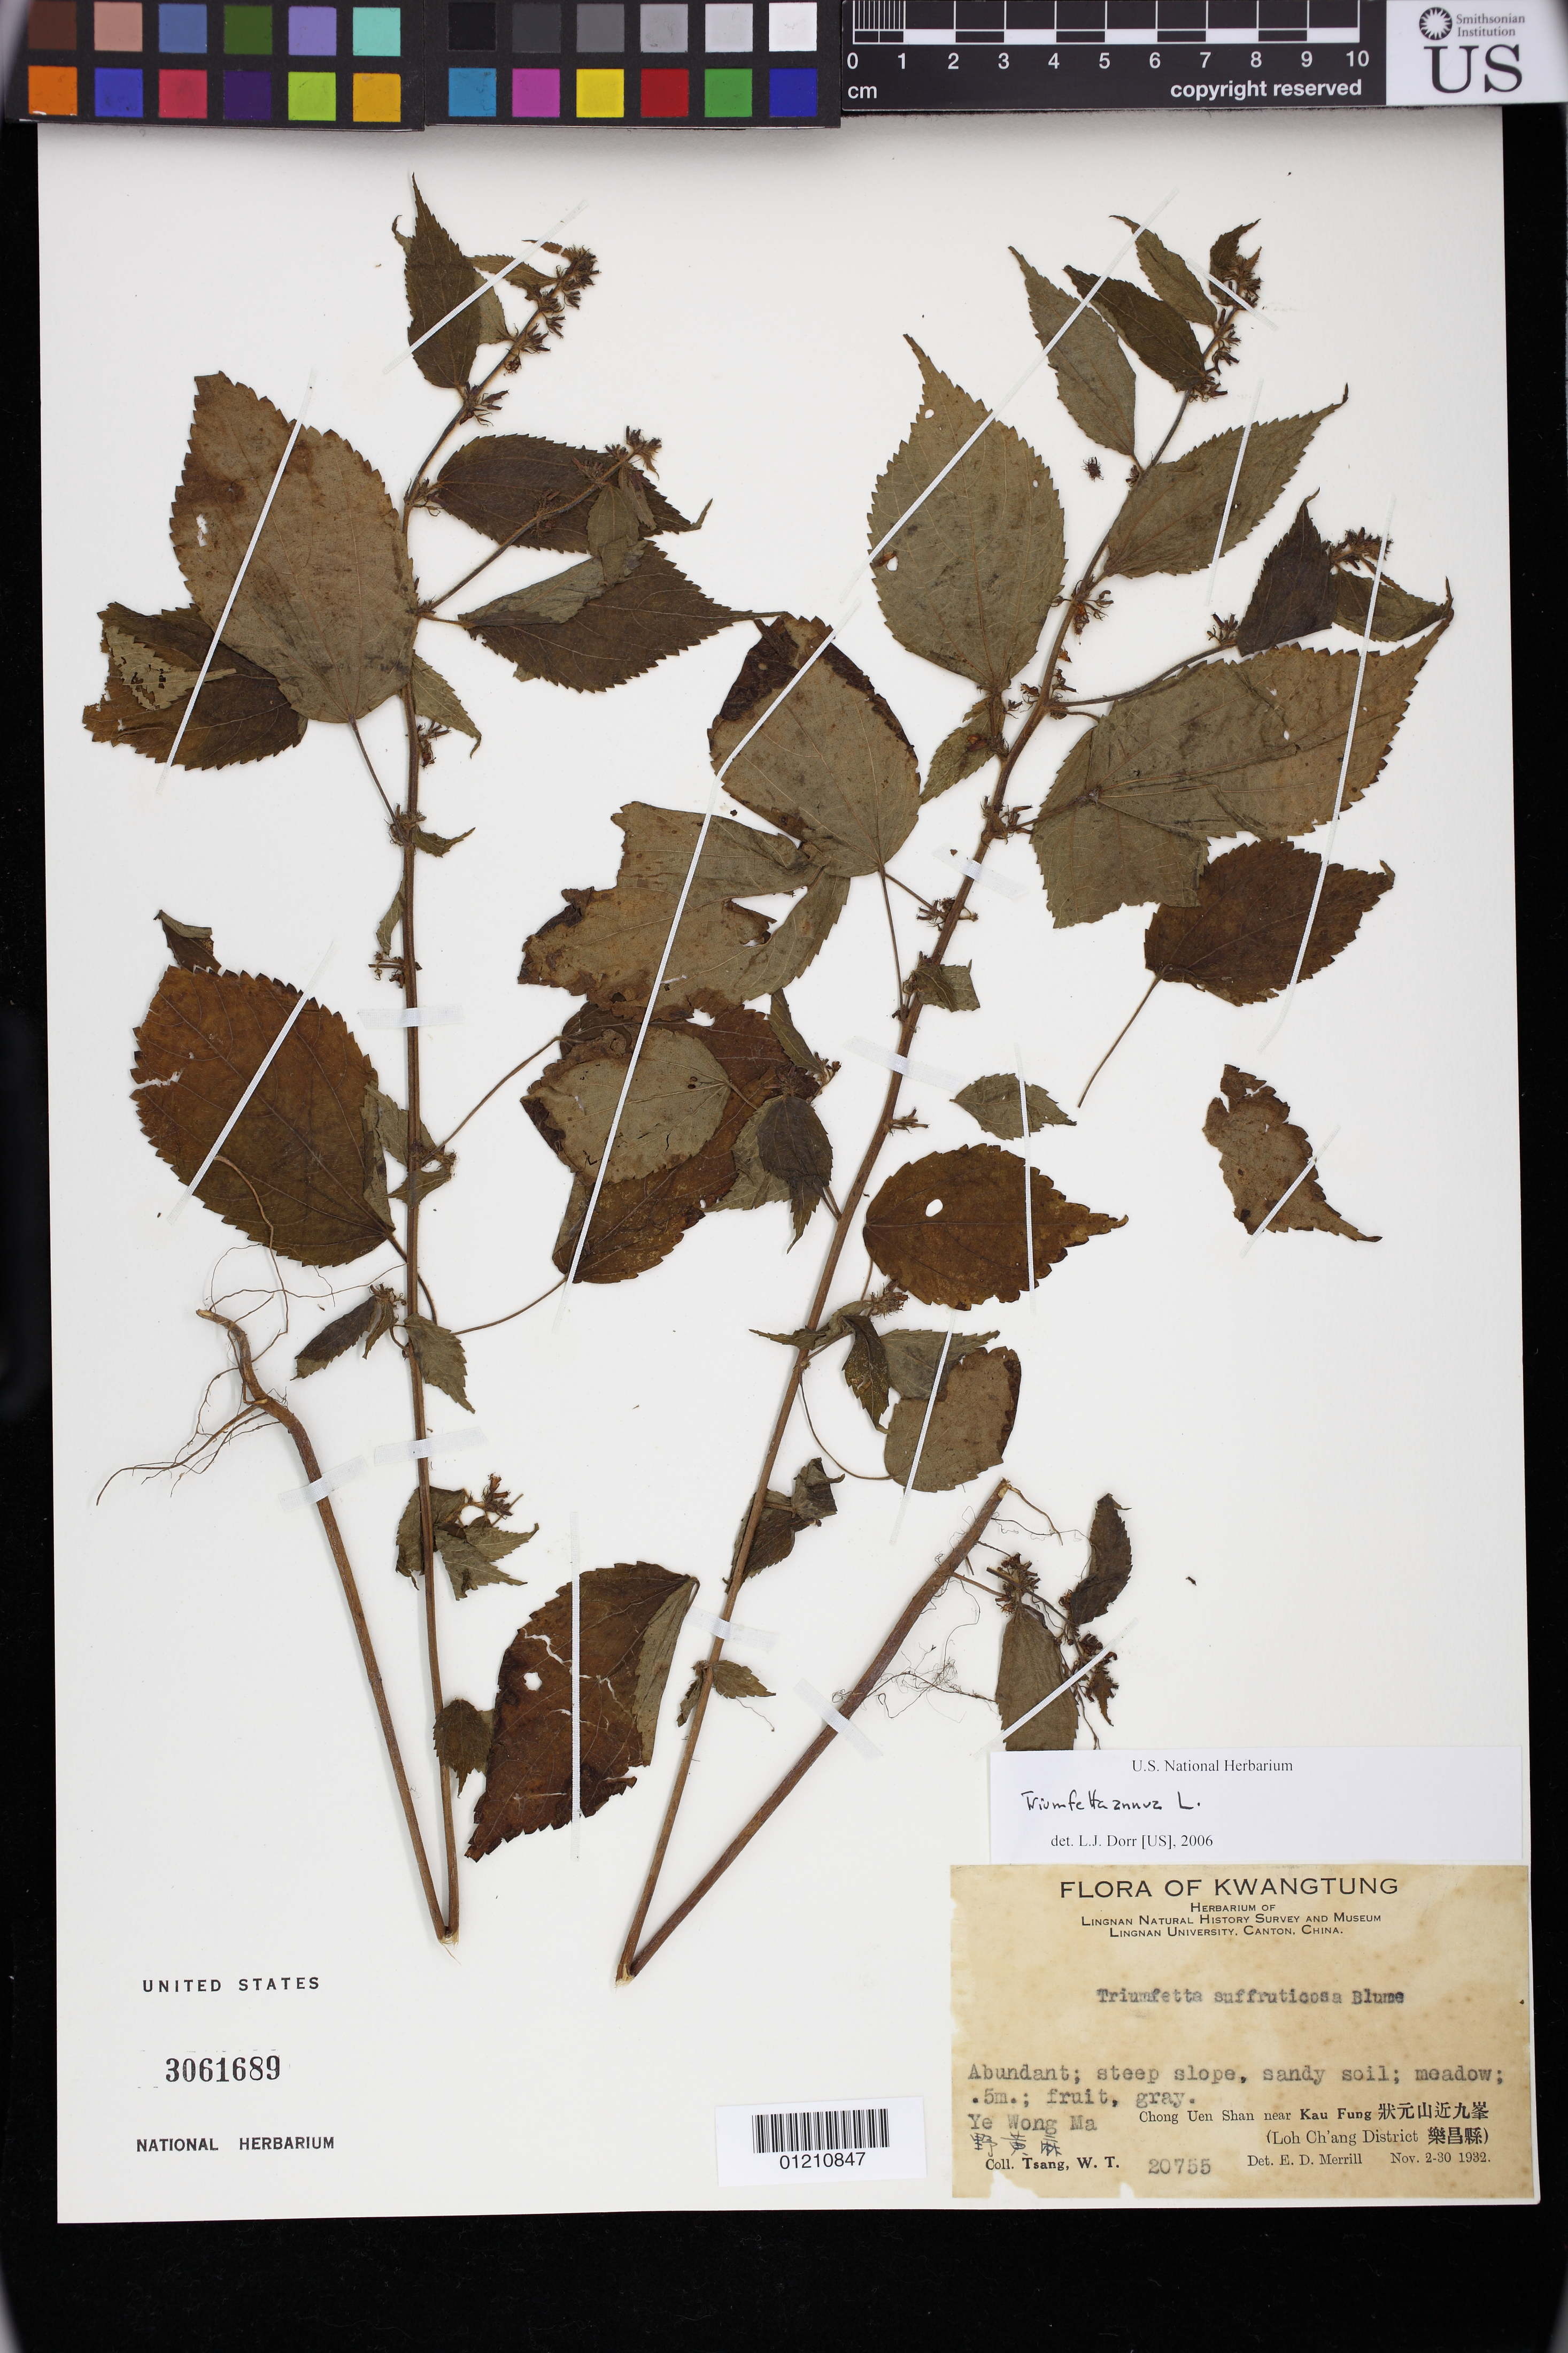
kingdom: Plantae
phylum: Tracheophyta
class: Magnoliopsida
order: Malvales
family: Malvaceae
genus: Triumfetta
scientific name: Triumfetta annua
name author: L.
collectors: W. T. Tsang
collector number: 20755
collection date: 1932-11-02/1932-11-30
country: China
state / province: Guangdong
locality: Chong Uen Shan near Kau Fung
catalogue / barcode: US 3061689